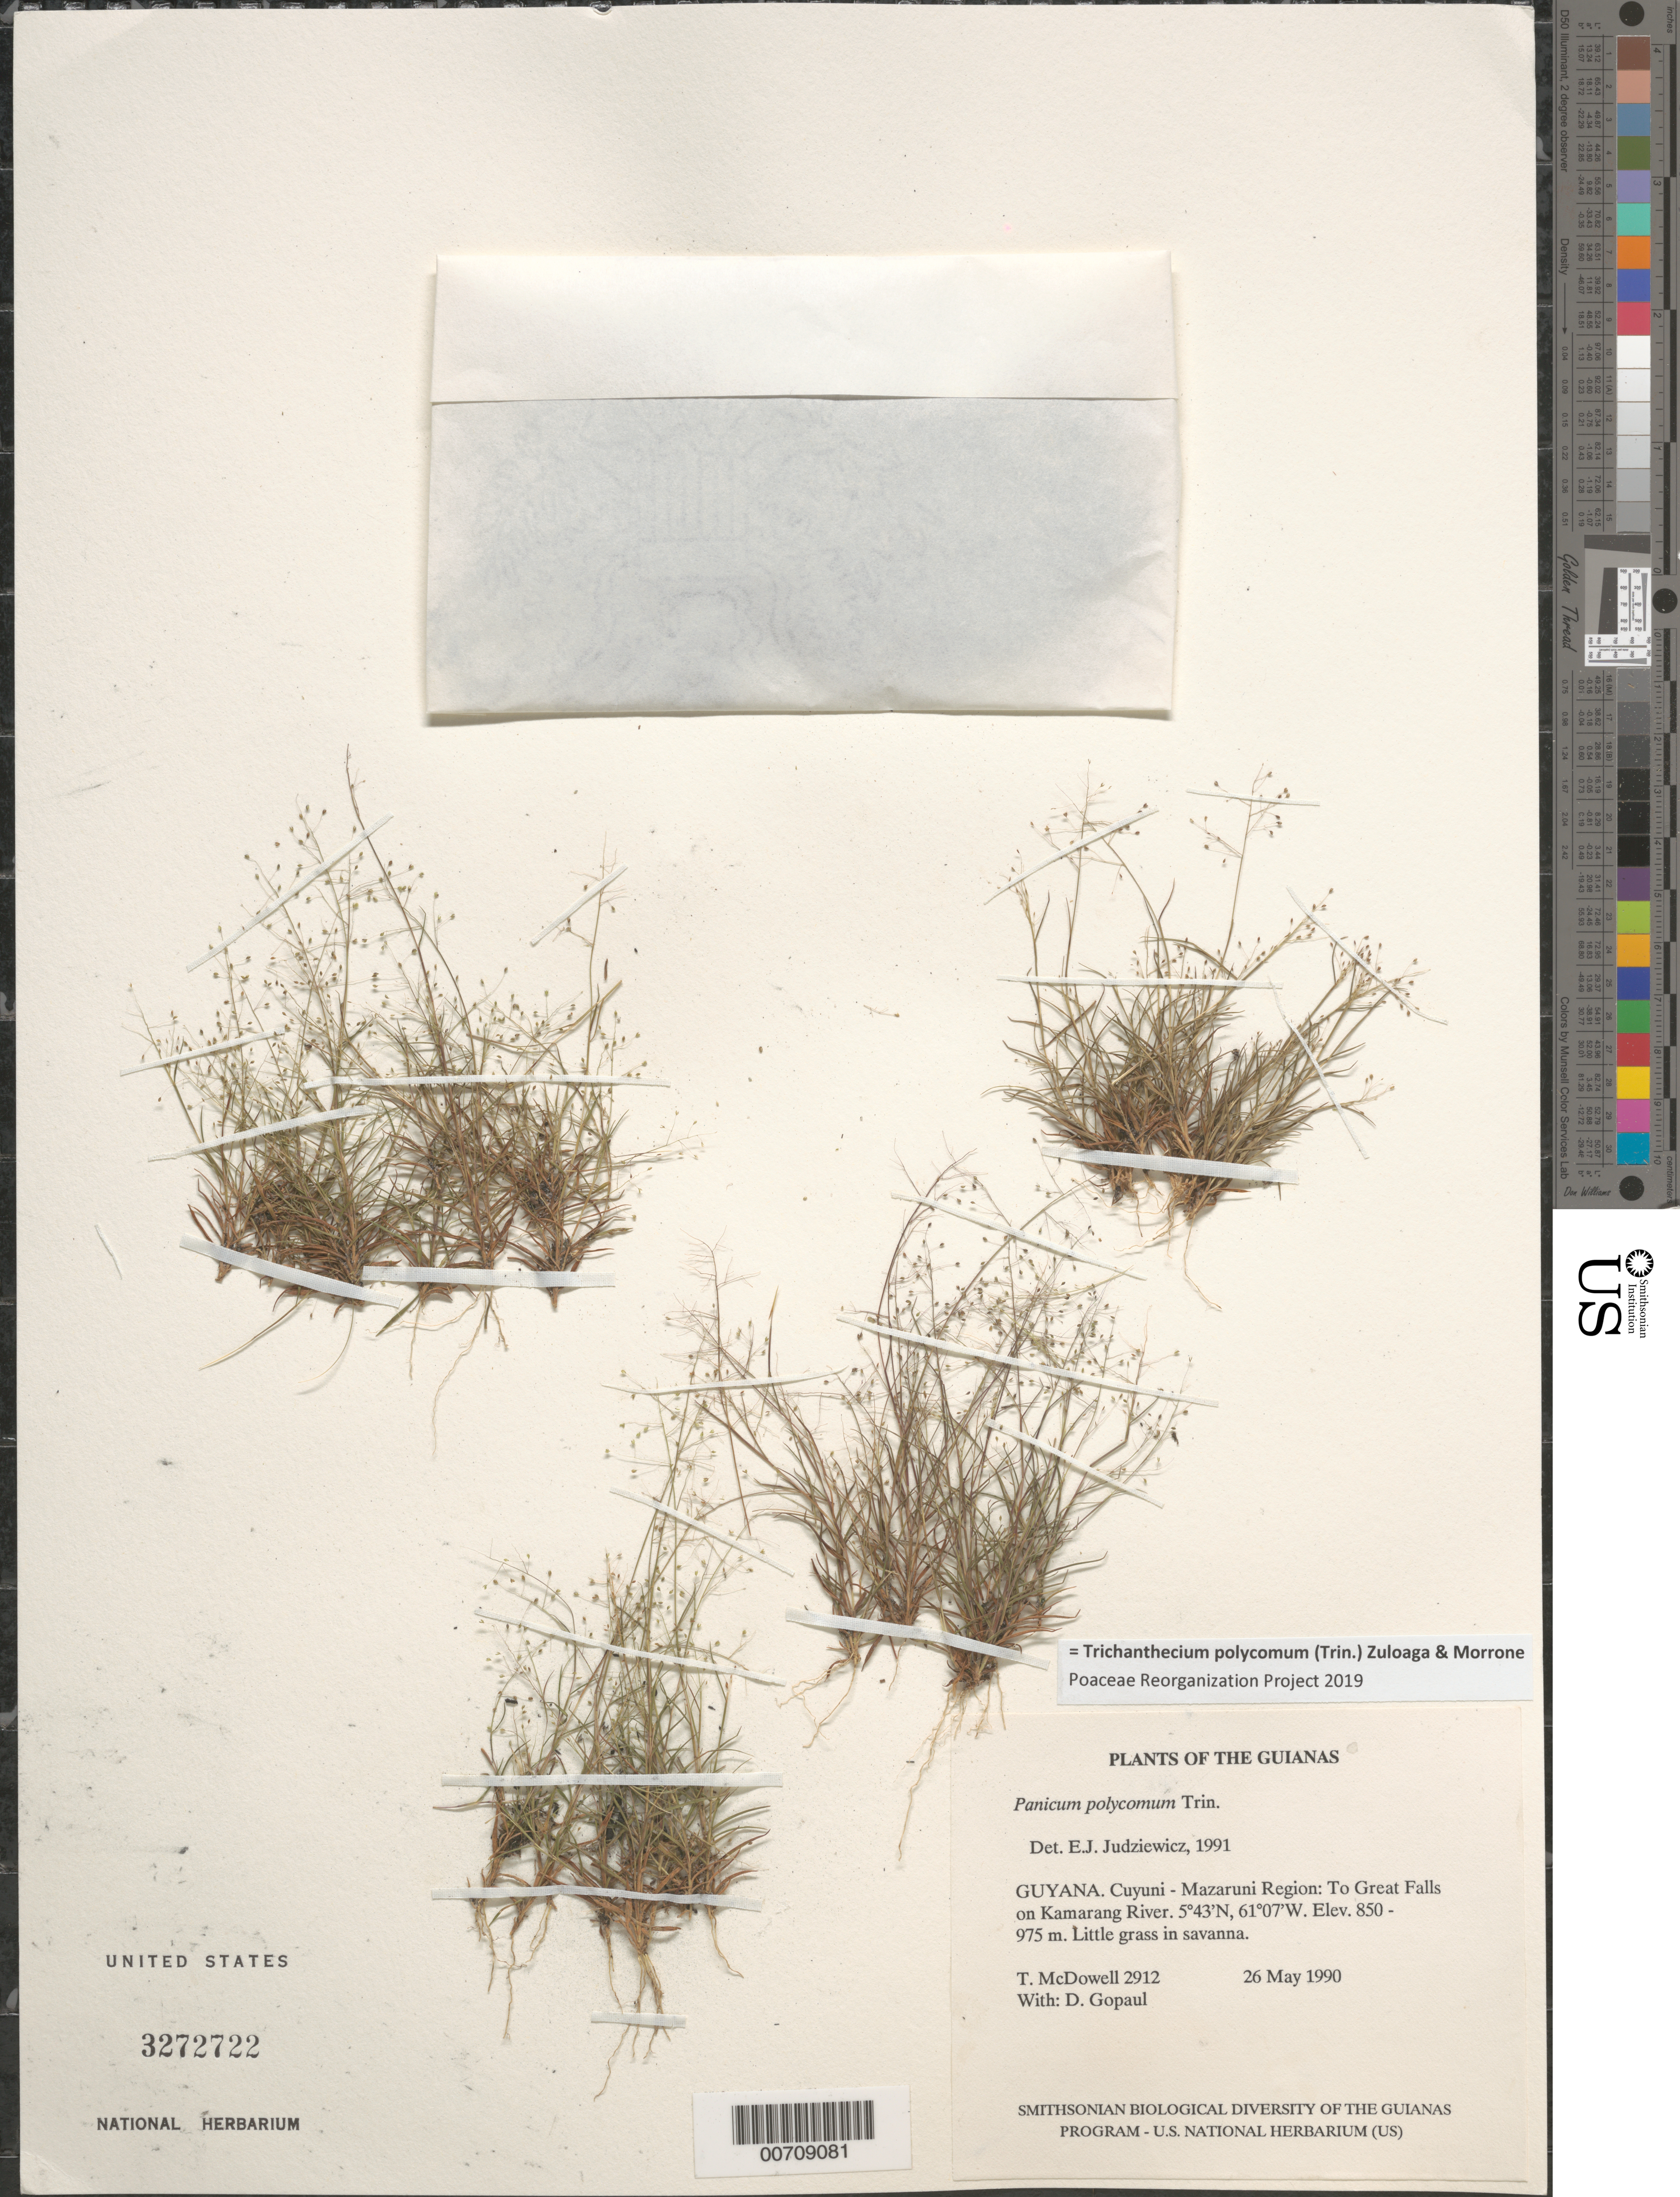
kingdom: Plantae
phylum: Tracheophyta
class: Liliopsida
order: Poales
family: Poaceae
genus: Trichanthecium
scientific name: Trichanthecium polycomum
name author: (Trin.) Zuloaga & Morrone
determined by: Poaceae Reorganization Project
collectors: T. McDowell & D. Gopaul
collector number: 2912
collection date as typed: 26 May 1990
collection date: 1990-05-26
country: Guyana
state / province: Cuyuni-Mazaruni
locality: From Utshi River to Great Falls on Kamarang River; 4-5 km SE of Utshi camp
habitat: Wet savanna, white sand, along river, and ravine forest between savanna and river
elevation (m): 850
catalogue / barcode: US 3272722